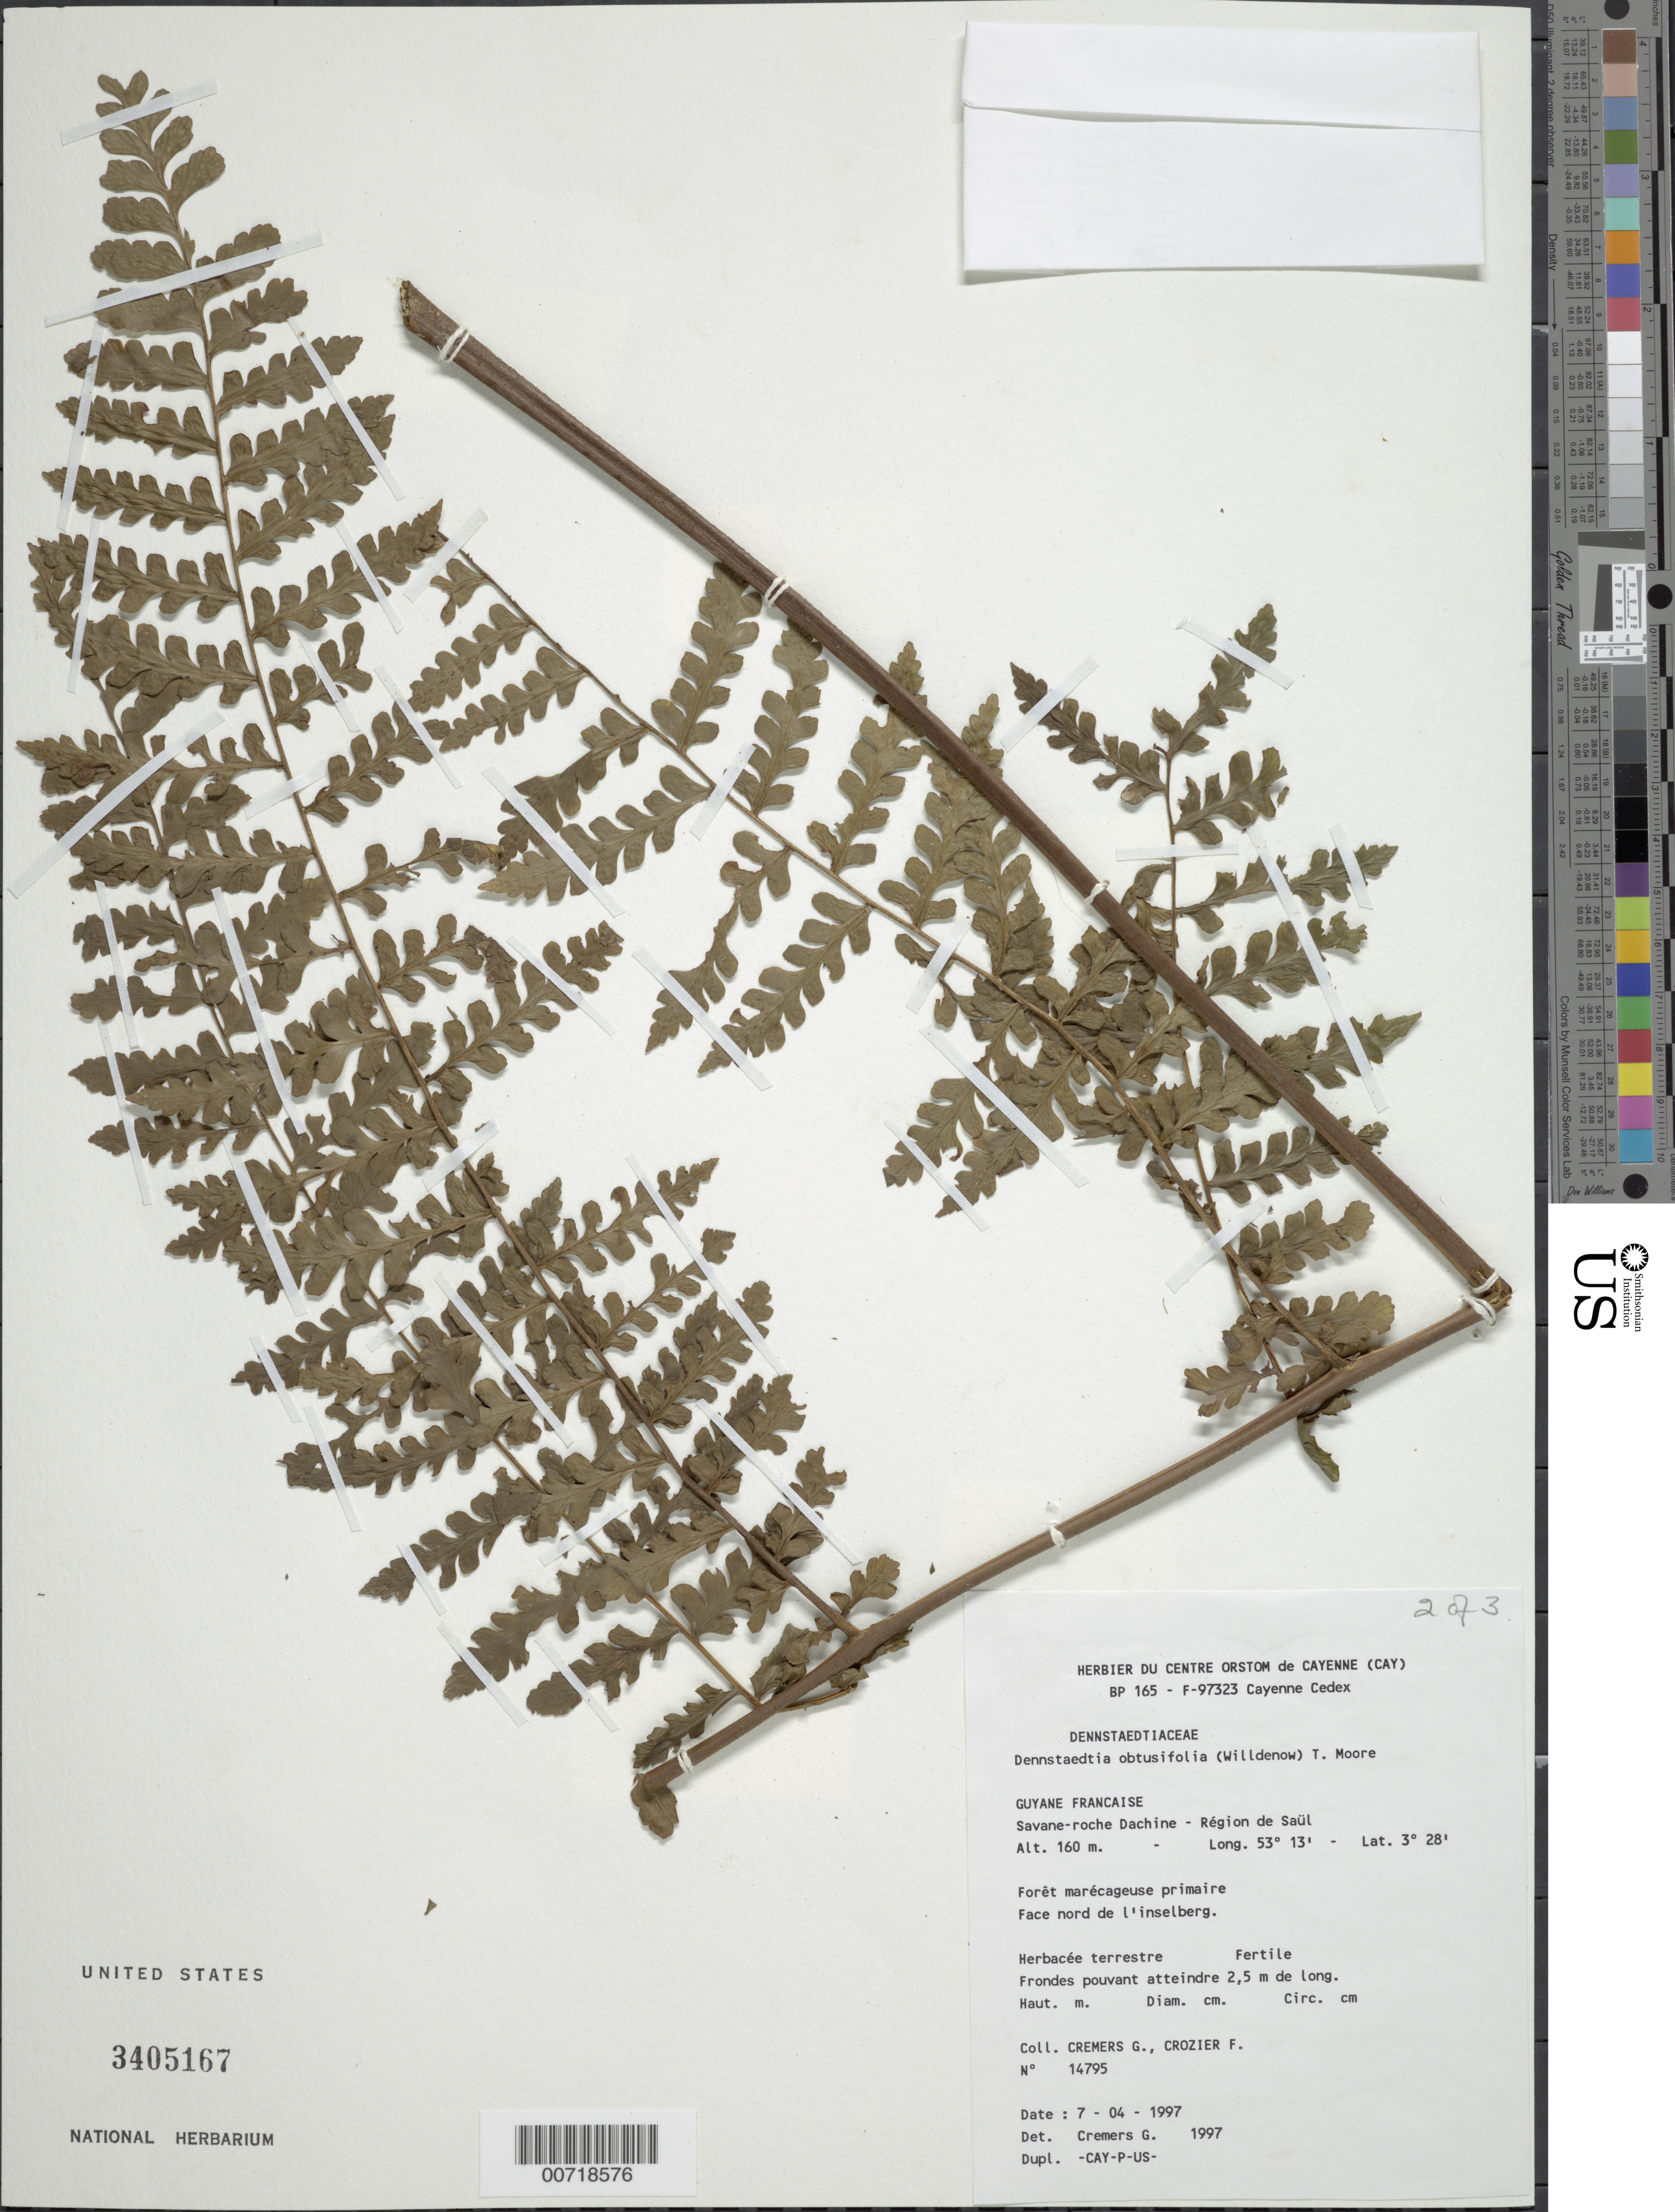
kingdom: Plantae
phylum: Tracheophyta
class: Polypodiopsida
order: Polypodiales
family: Dennstaedtiaceae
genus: Dennstaedtia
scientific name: Dennstaedtia obtusifolia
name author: (Willd.) T. Moore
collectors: G. Cremers & F. Crozier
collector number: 14795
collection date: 1997-04-07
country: French Guiana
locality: Savane-roche Dachine - Region de Saul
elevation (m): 160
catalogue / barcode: US 3405167